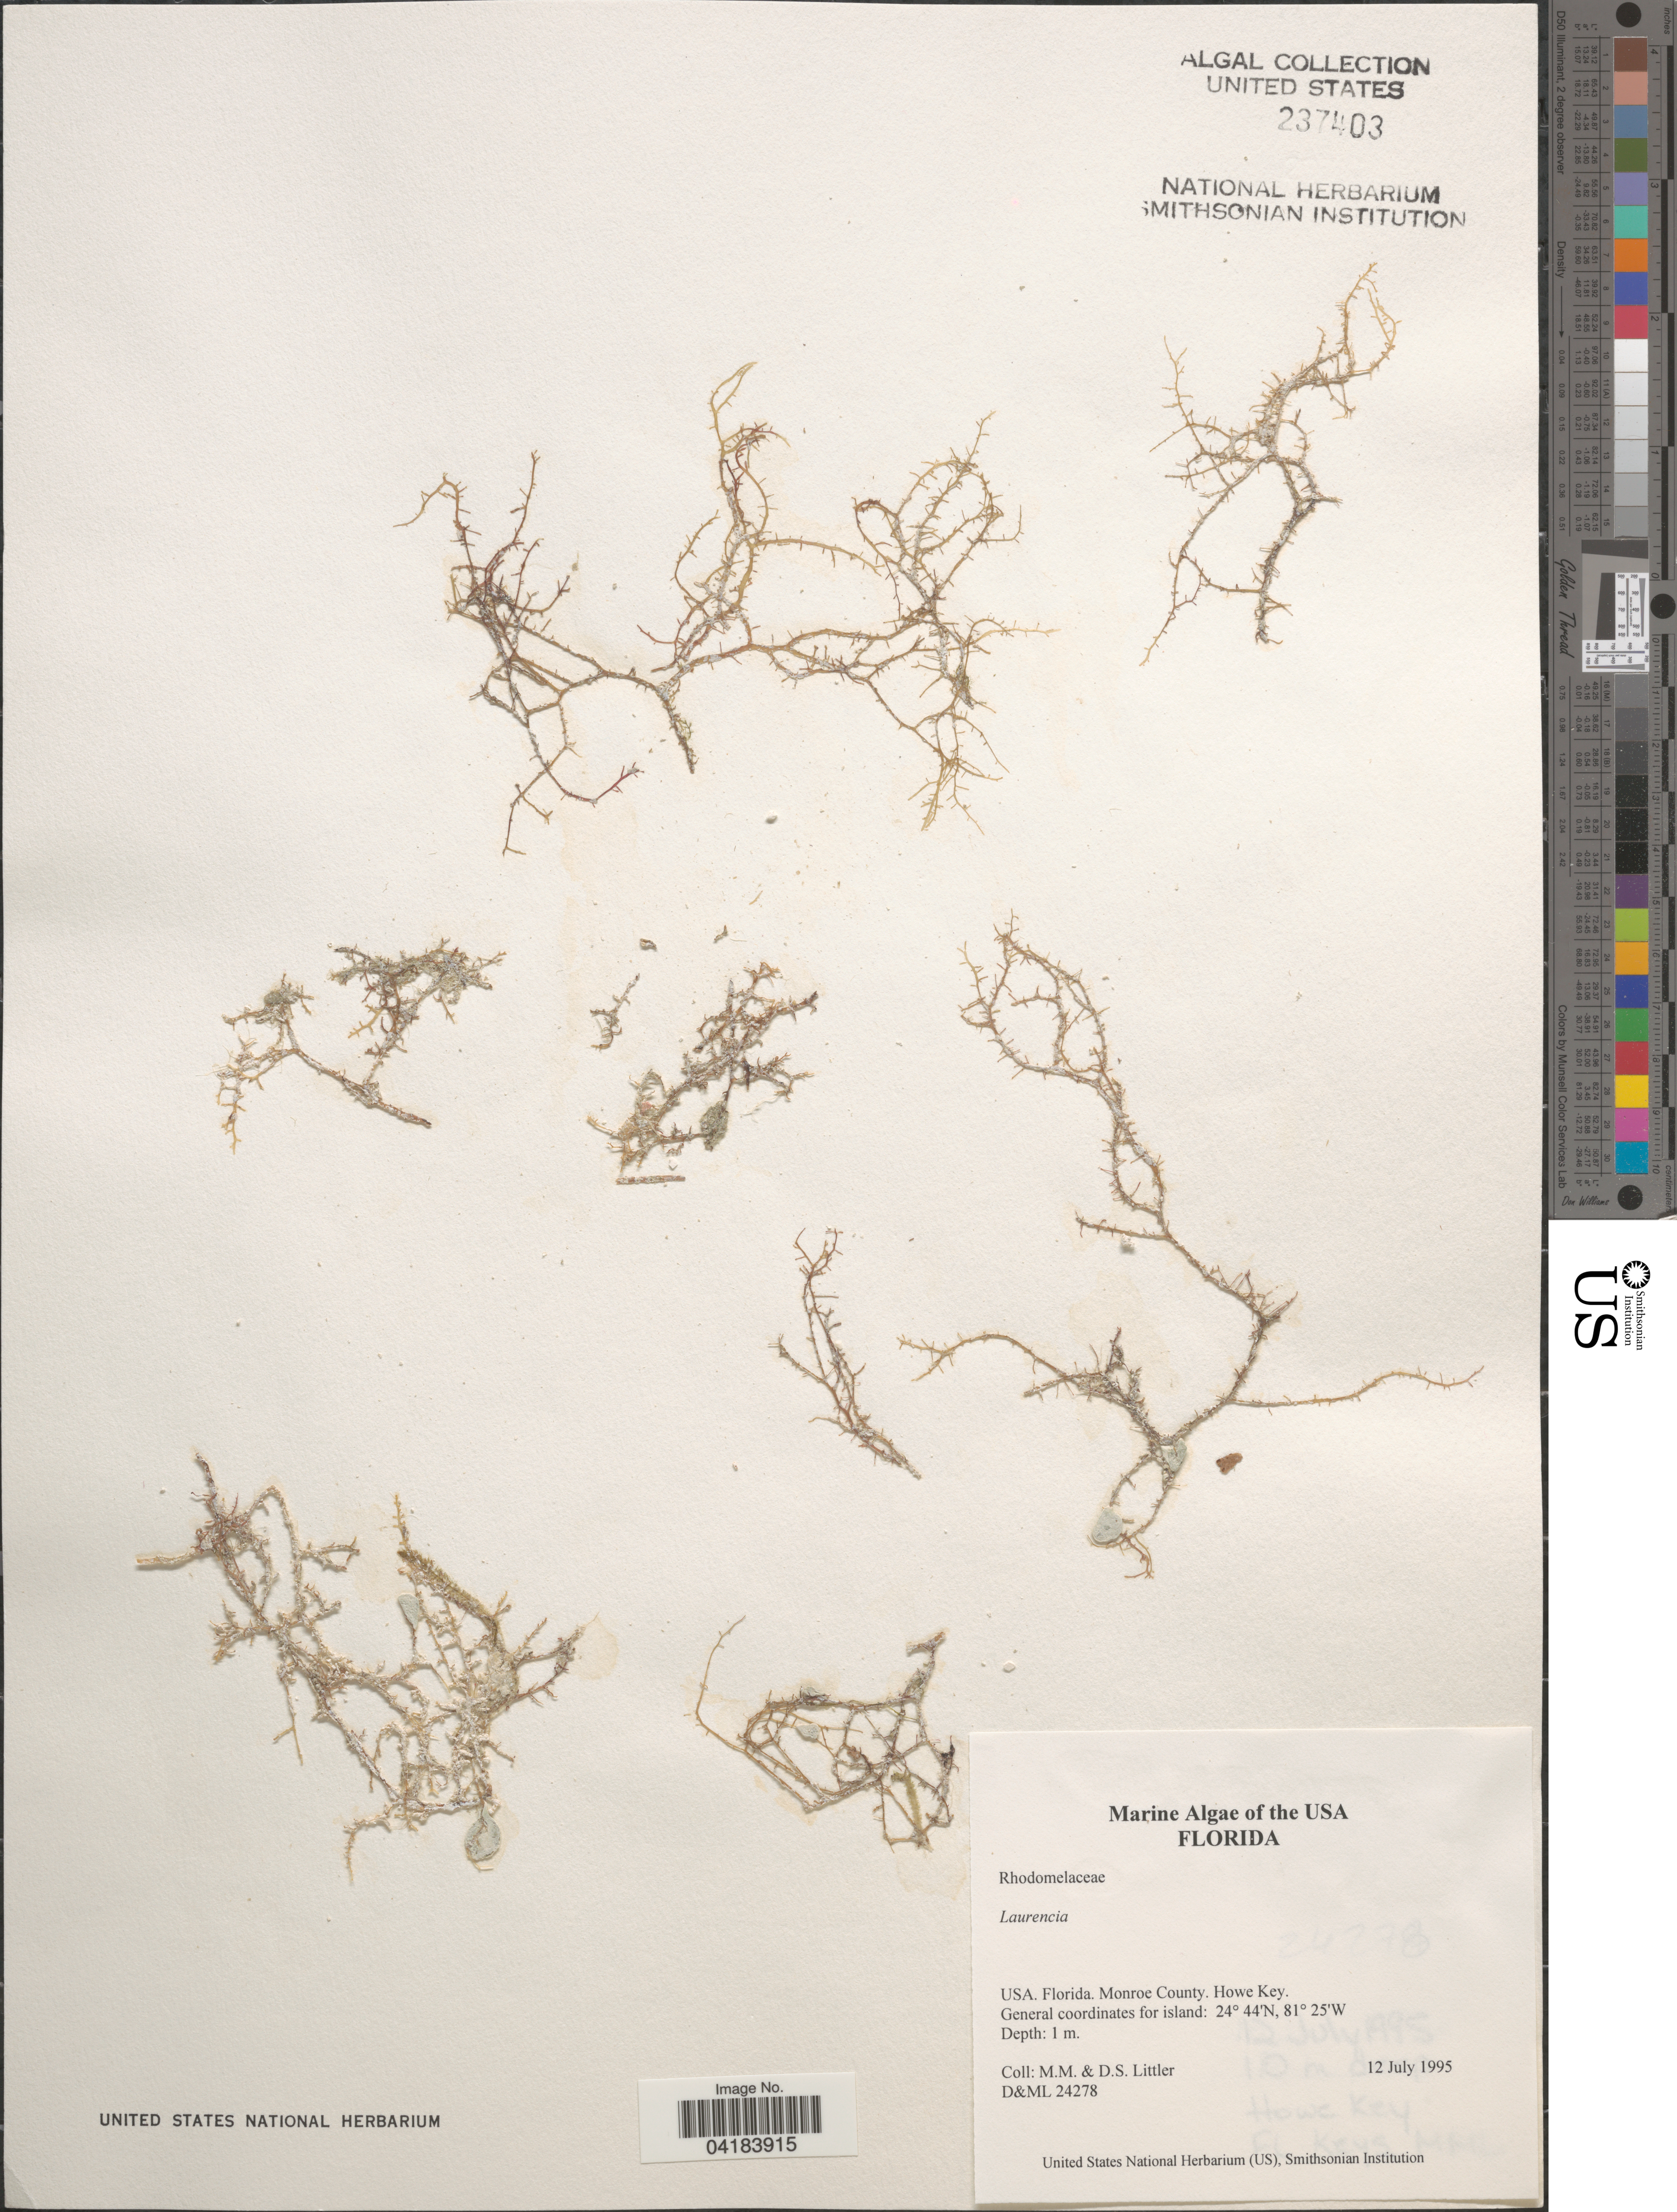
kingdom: Plantae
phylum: Rhodophyta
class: Florideophyceae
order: Ceramiales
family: Rhodomelaceae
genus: Laurencia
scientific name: Laurencia sp.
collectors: D. S. Littler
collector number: D&ML24278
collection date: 1995-07-12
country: United States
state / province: Florida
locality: Monroe County. Howe Key.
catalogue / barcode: US 237403